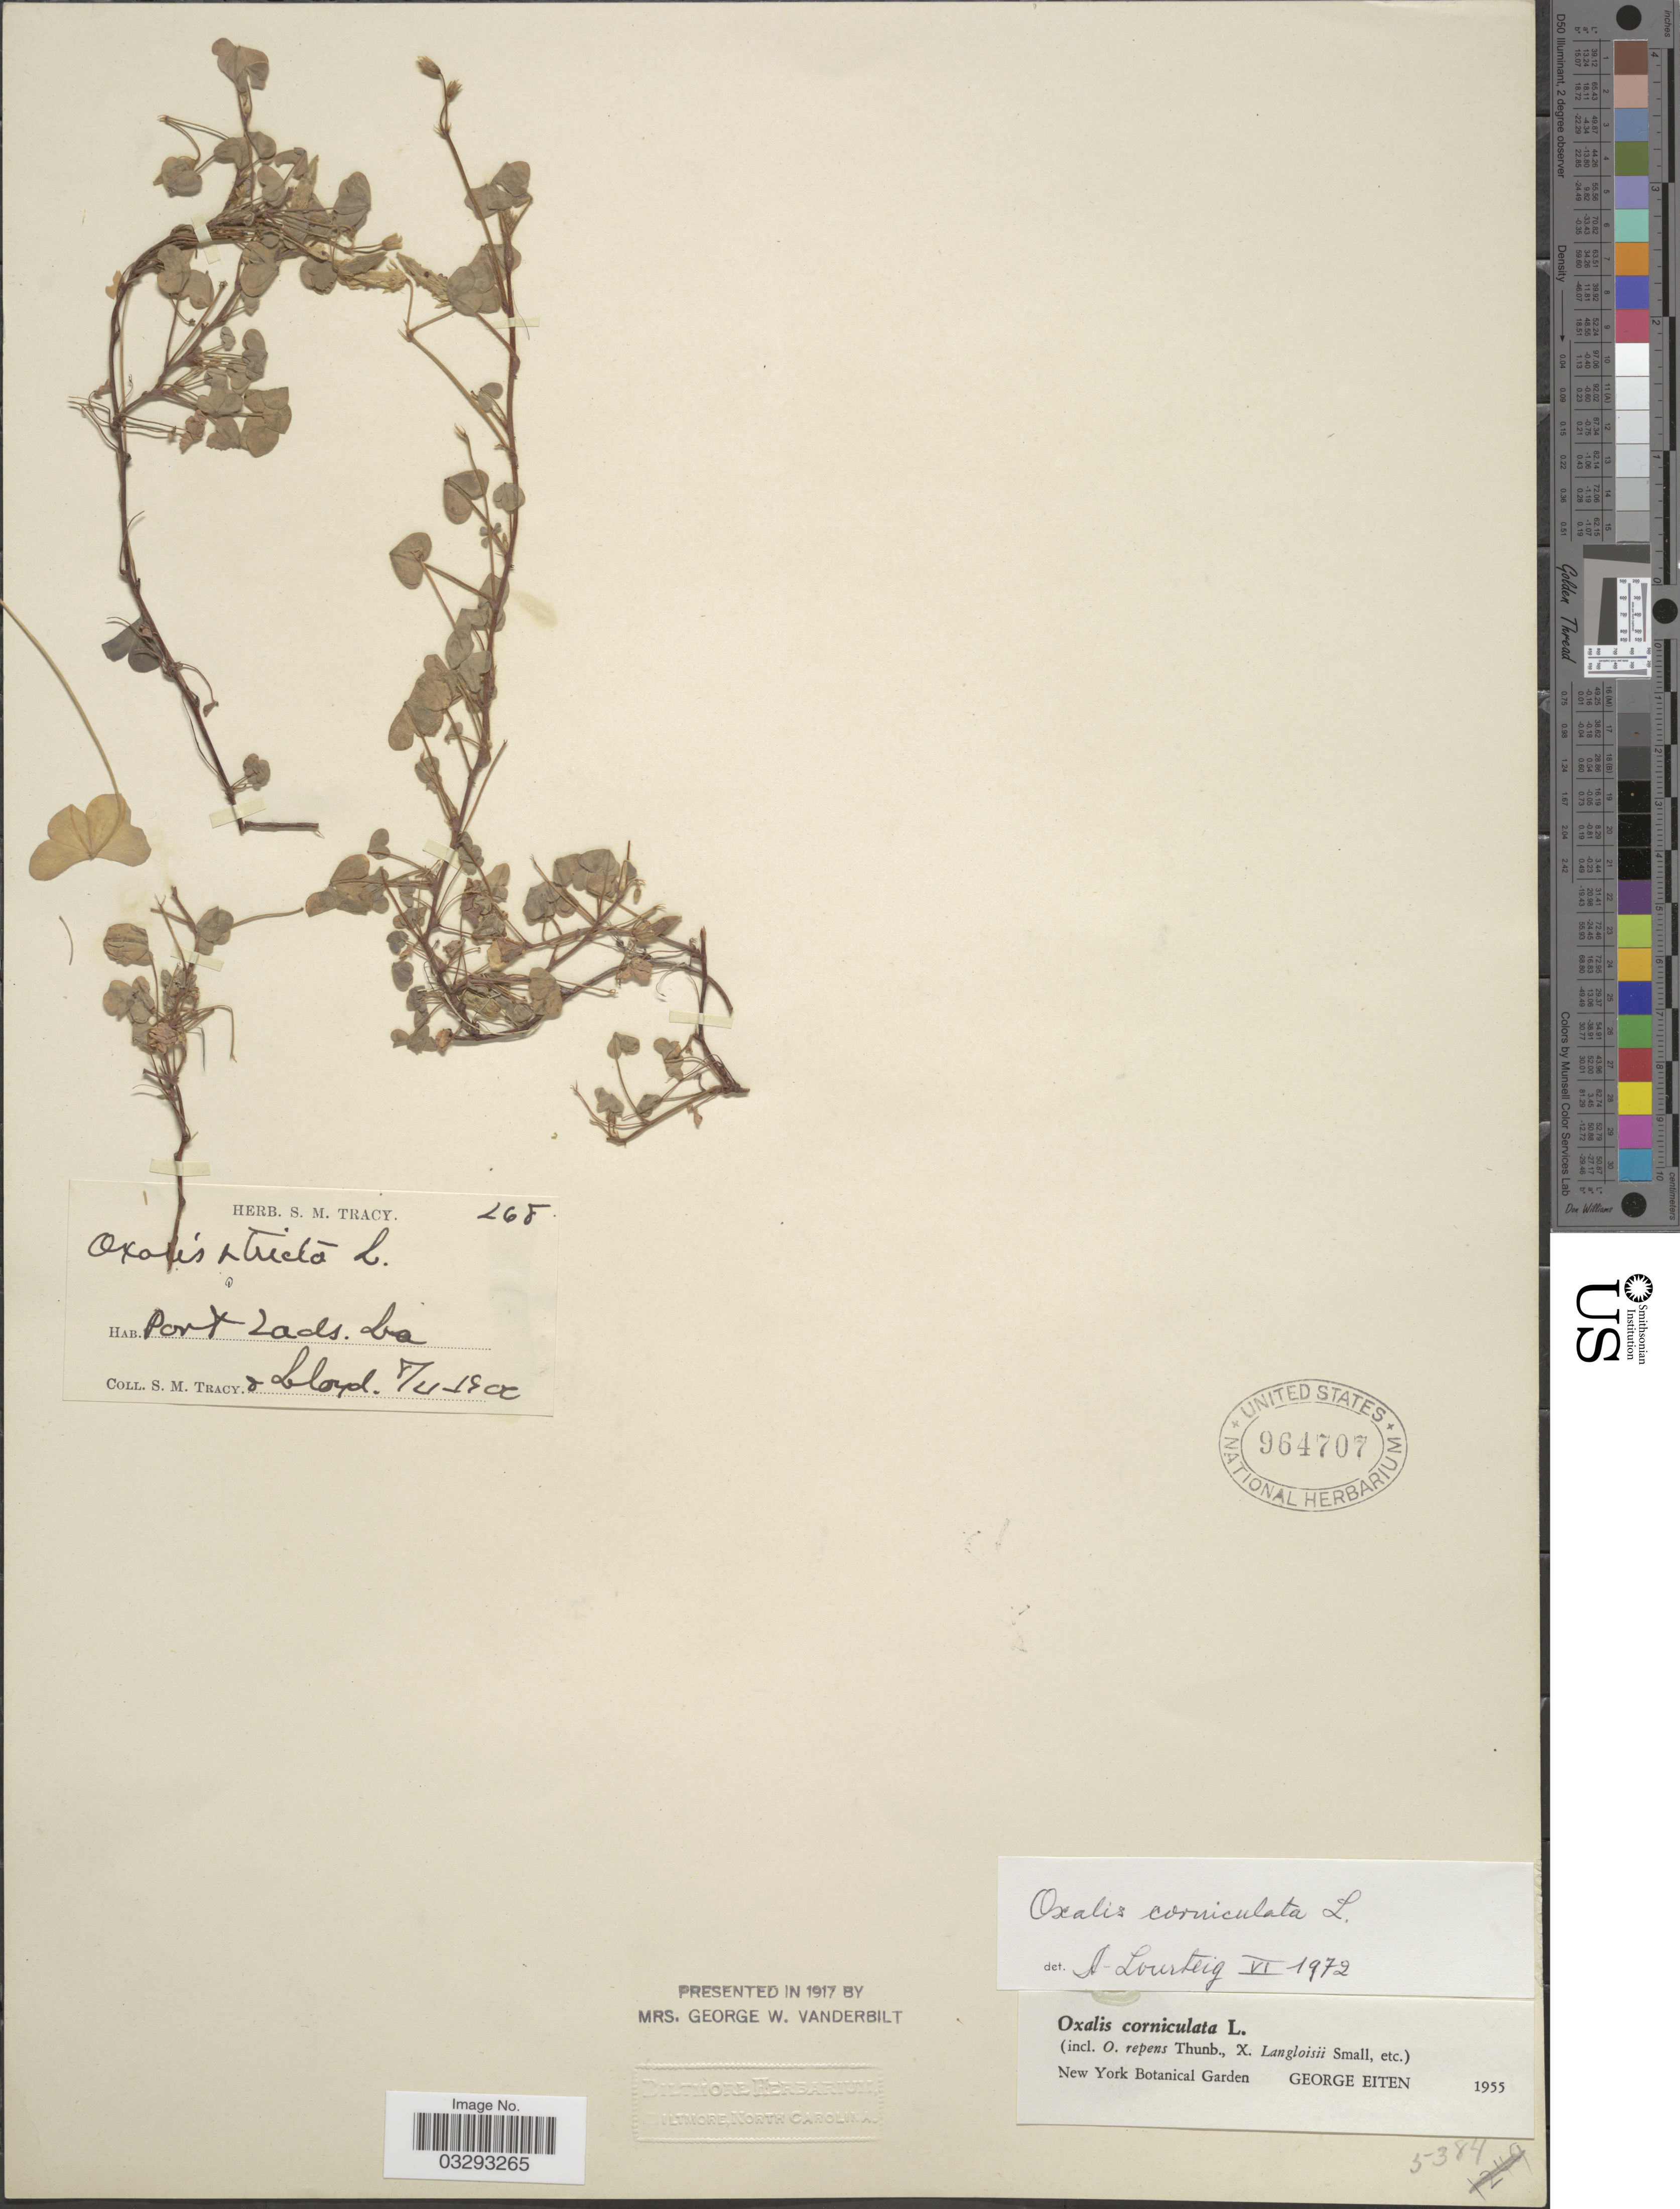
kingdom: Plantae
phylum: Tracheophyta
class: Magnoliopsida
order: Oxalidales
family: Oxalidaceae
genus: Oxalis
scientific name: Oxalis corniculata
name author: L.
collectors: S. M. Tracy & -- Lloyd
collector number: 268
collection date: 1900-12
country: United States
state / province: Louisiana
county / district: Plaquemines Parish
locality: Port Eads.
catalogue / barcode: US 964707